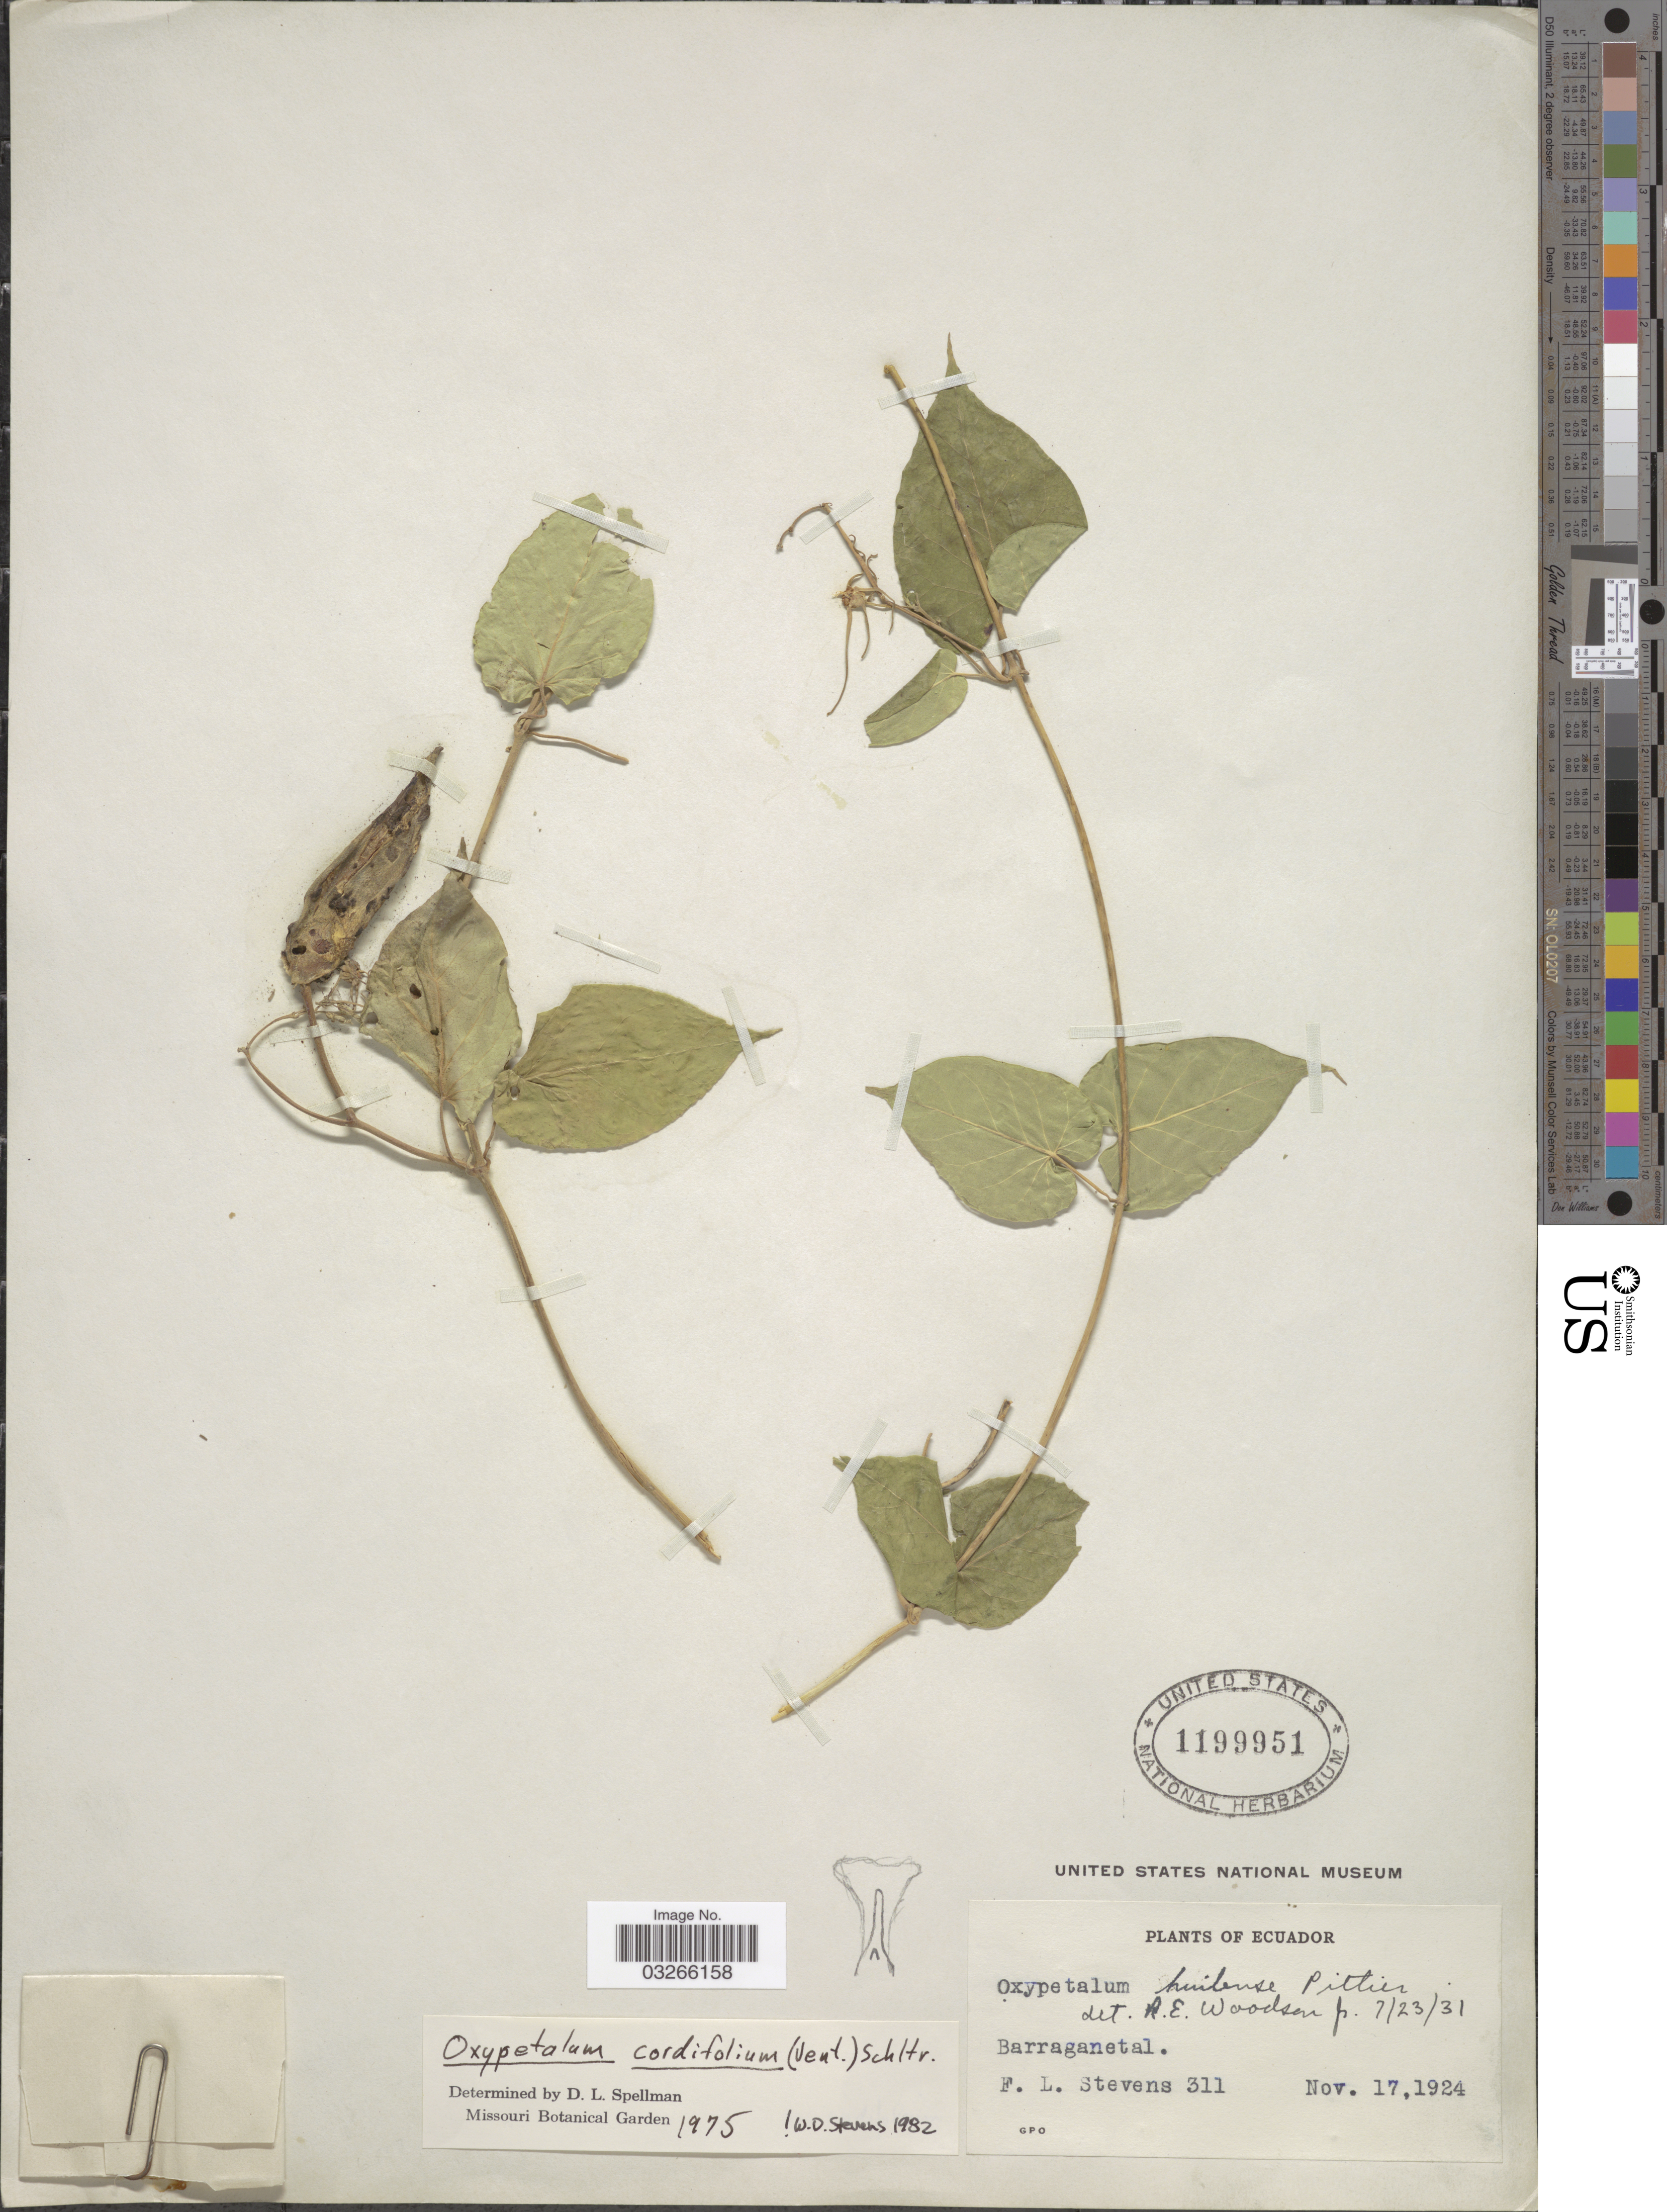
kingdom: Plantae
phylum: Tracheophyta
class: Magnoliopsida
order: Gentianales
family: Apocynaceae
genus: Oxypetalum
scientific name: Oxypetalum cordifolium subsp. cordifolium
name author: (Vent.) Schltr.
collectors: F. L. Stevens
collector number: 311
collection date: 1924-11-17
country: Ecuador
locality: Barraganetal.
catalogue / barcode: US 1199951